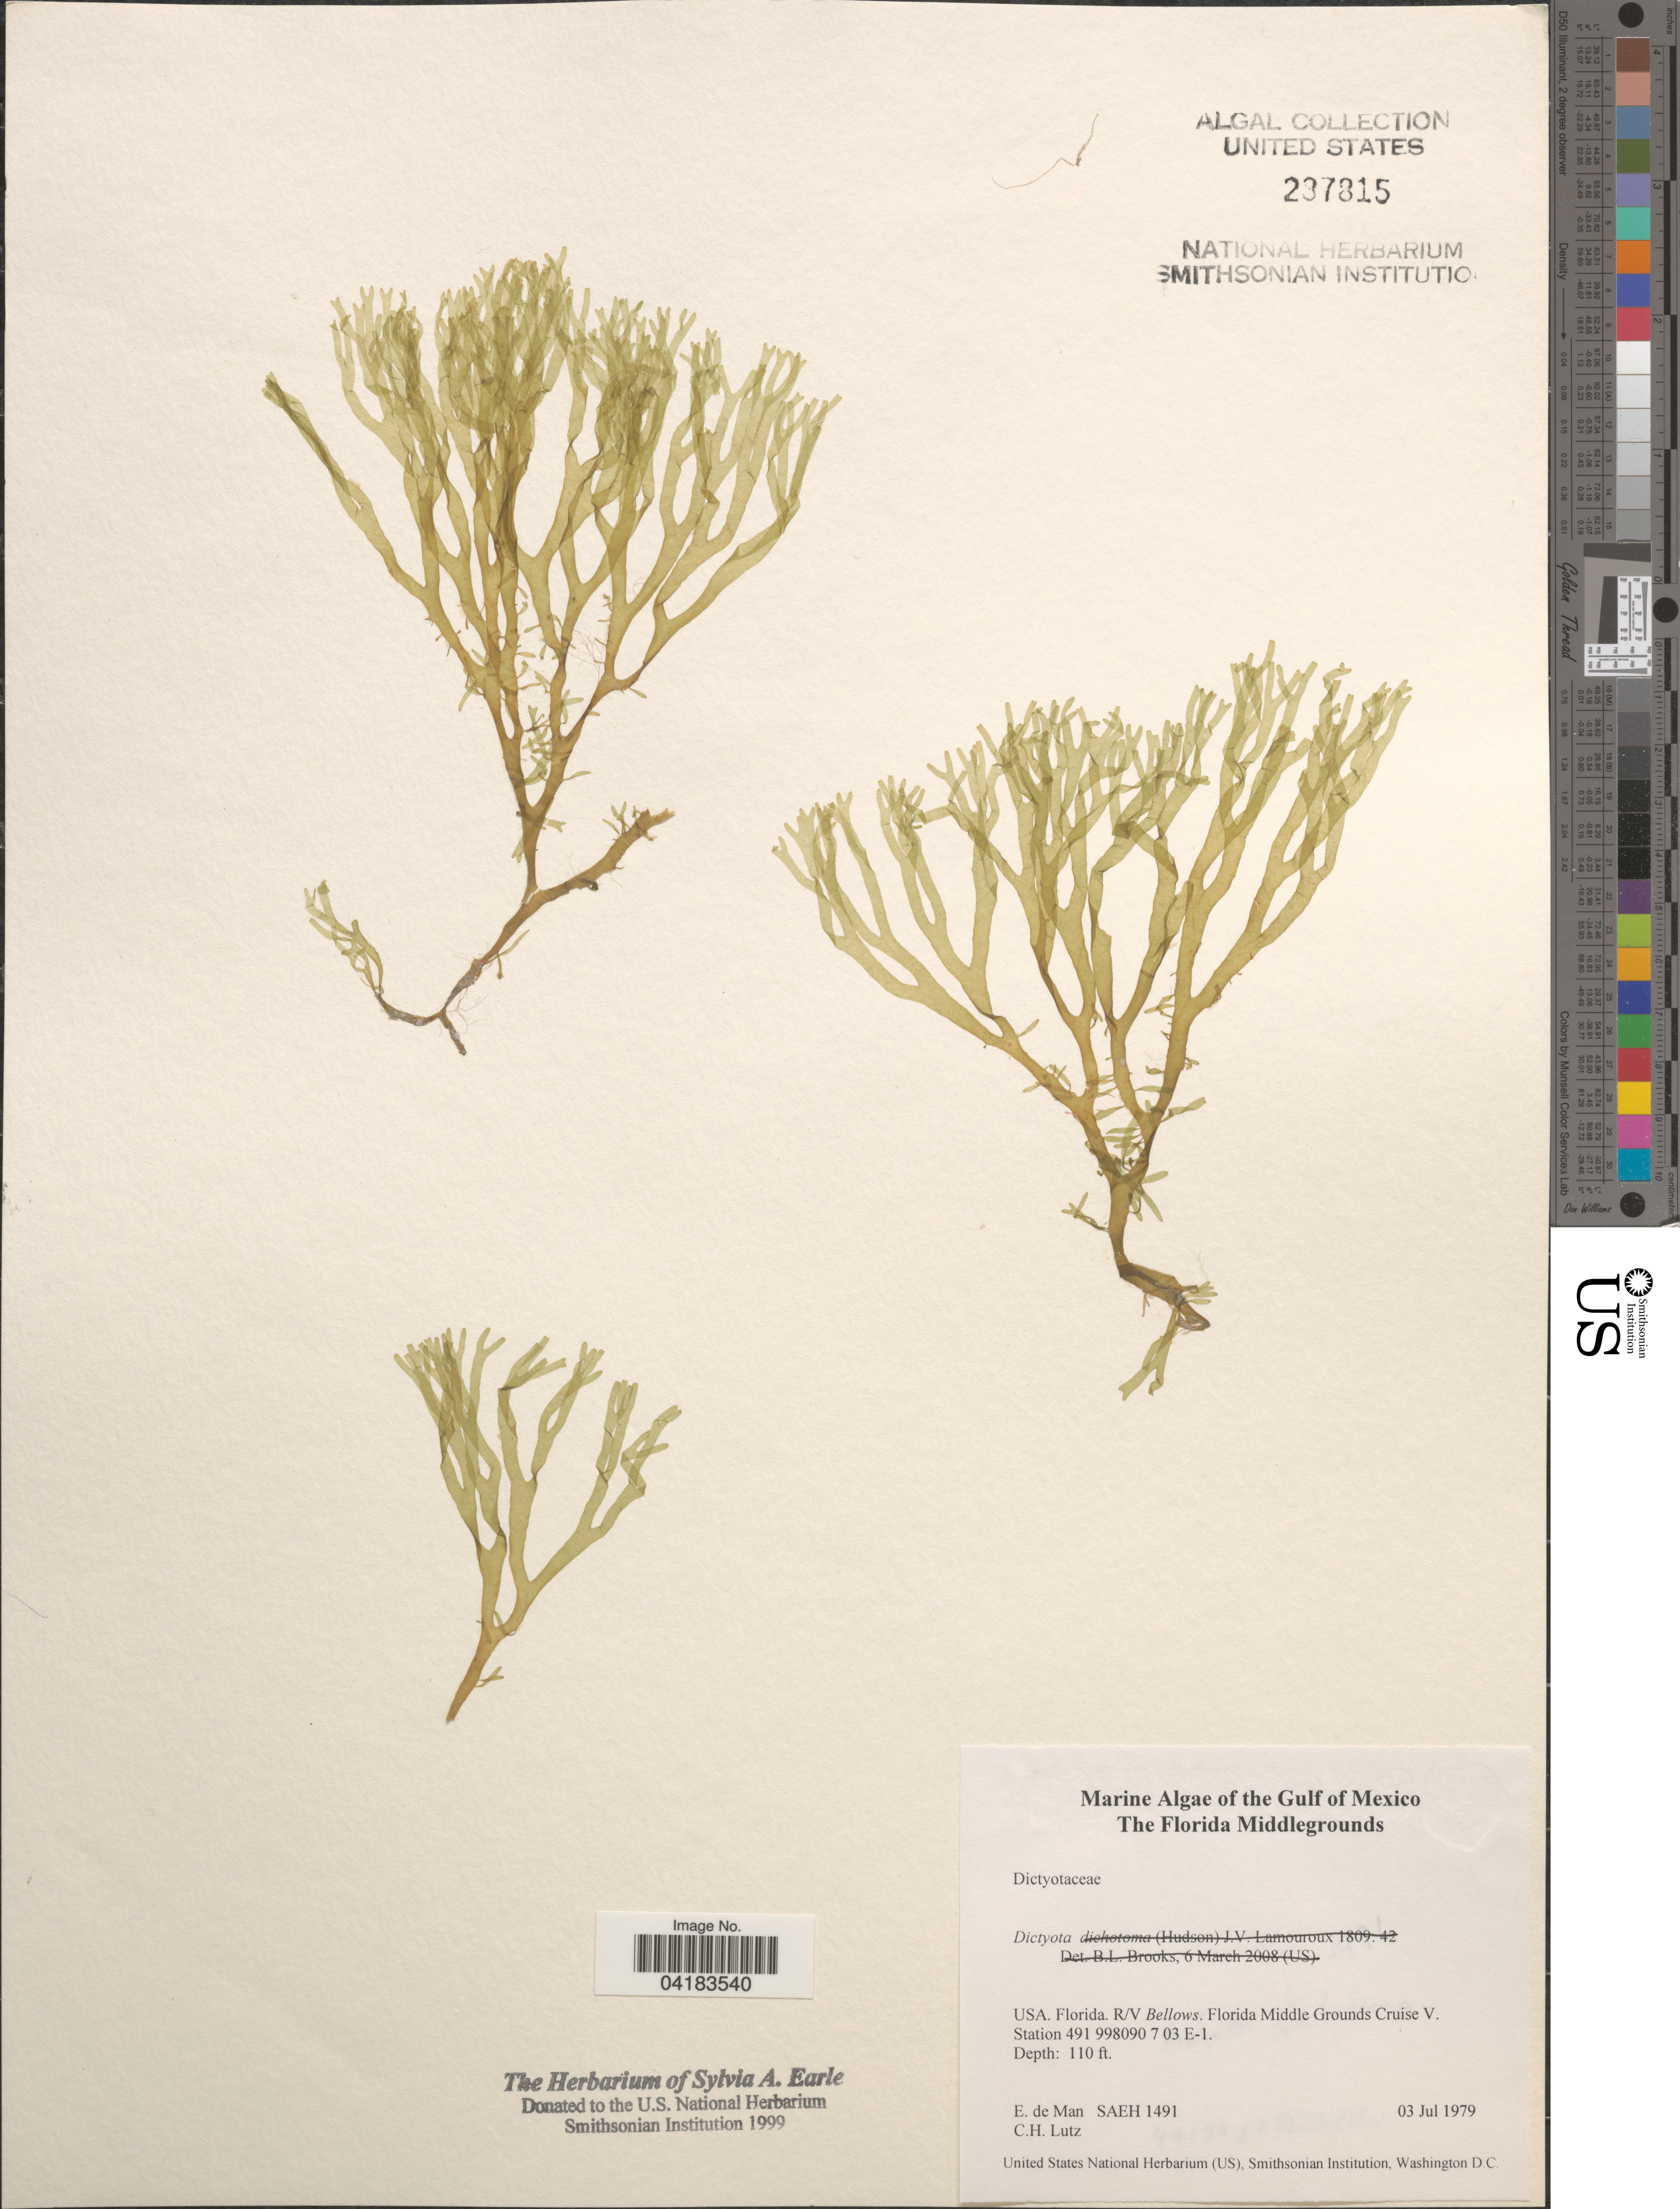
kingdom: Chromista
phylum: Ochrophyta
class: Phaeophyceae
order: Dictyotales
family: Dictyotaceae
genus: Dictyota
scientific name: Dictyota sp.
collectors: E. de Man & C. Lutz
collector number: SAEH1491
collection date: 1979-07-03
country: United States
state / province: Florida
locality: The Gulf of Mexico. The Florida Middlegrounds. R/V Bellows. Florida Middle Grounds Cruise V. Station 491 998090 7 03 E-1.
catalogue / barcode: US 237815